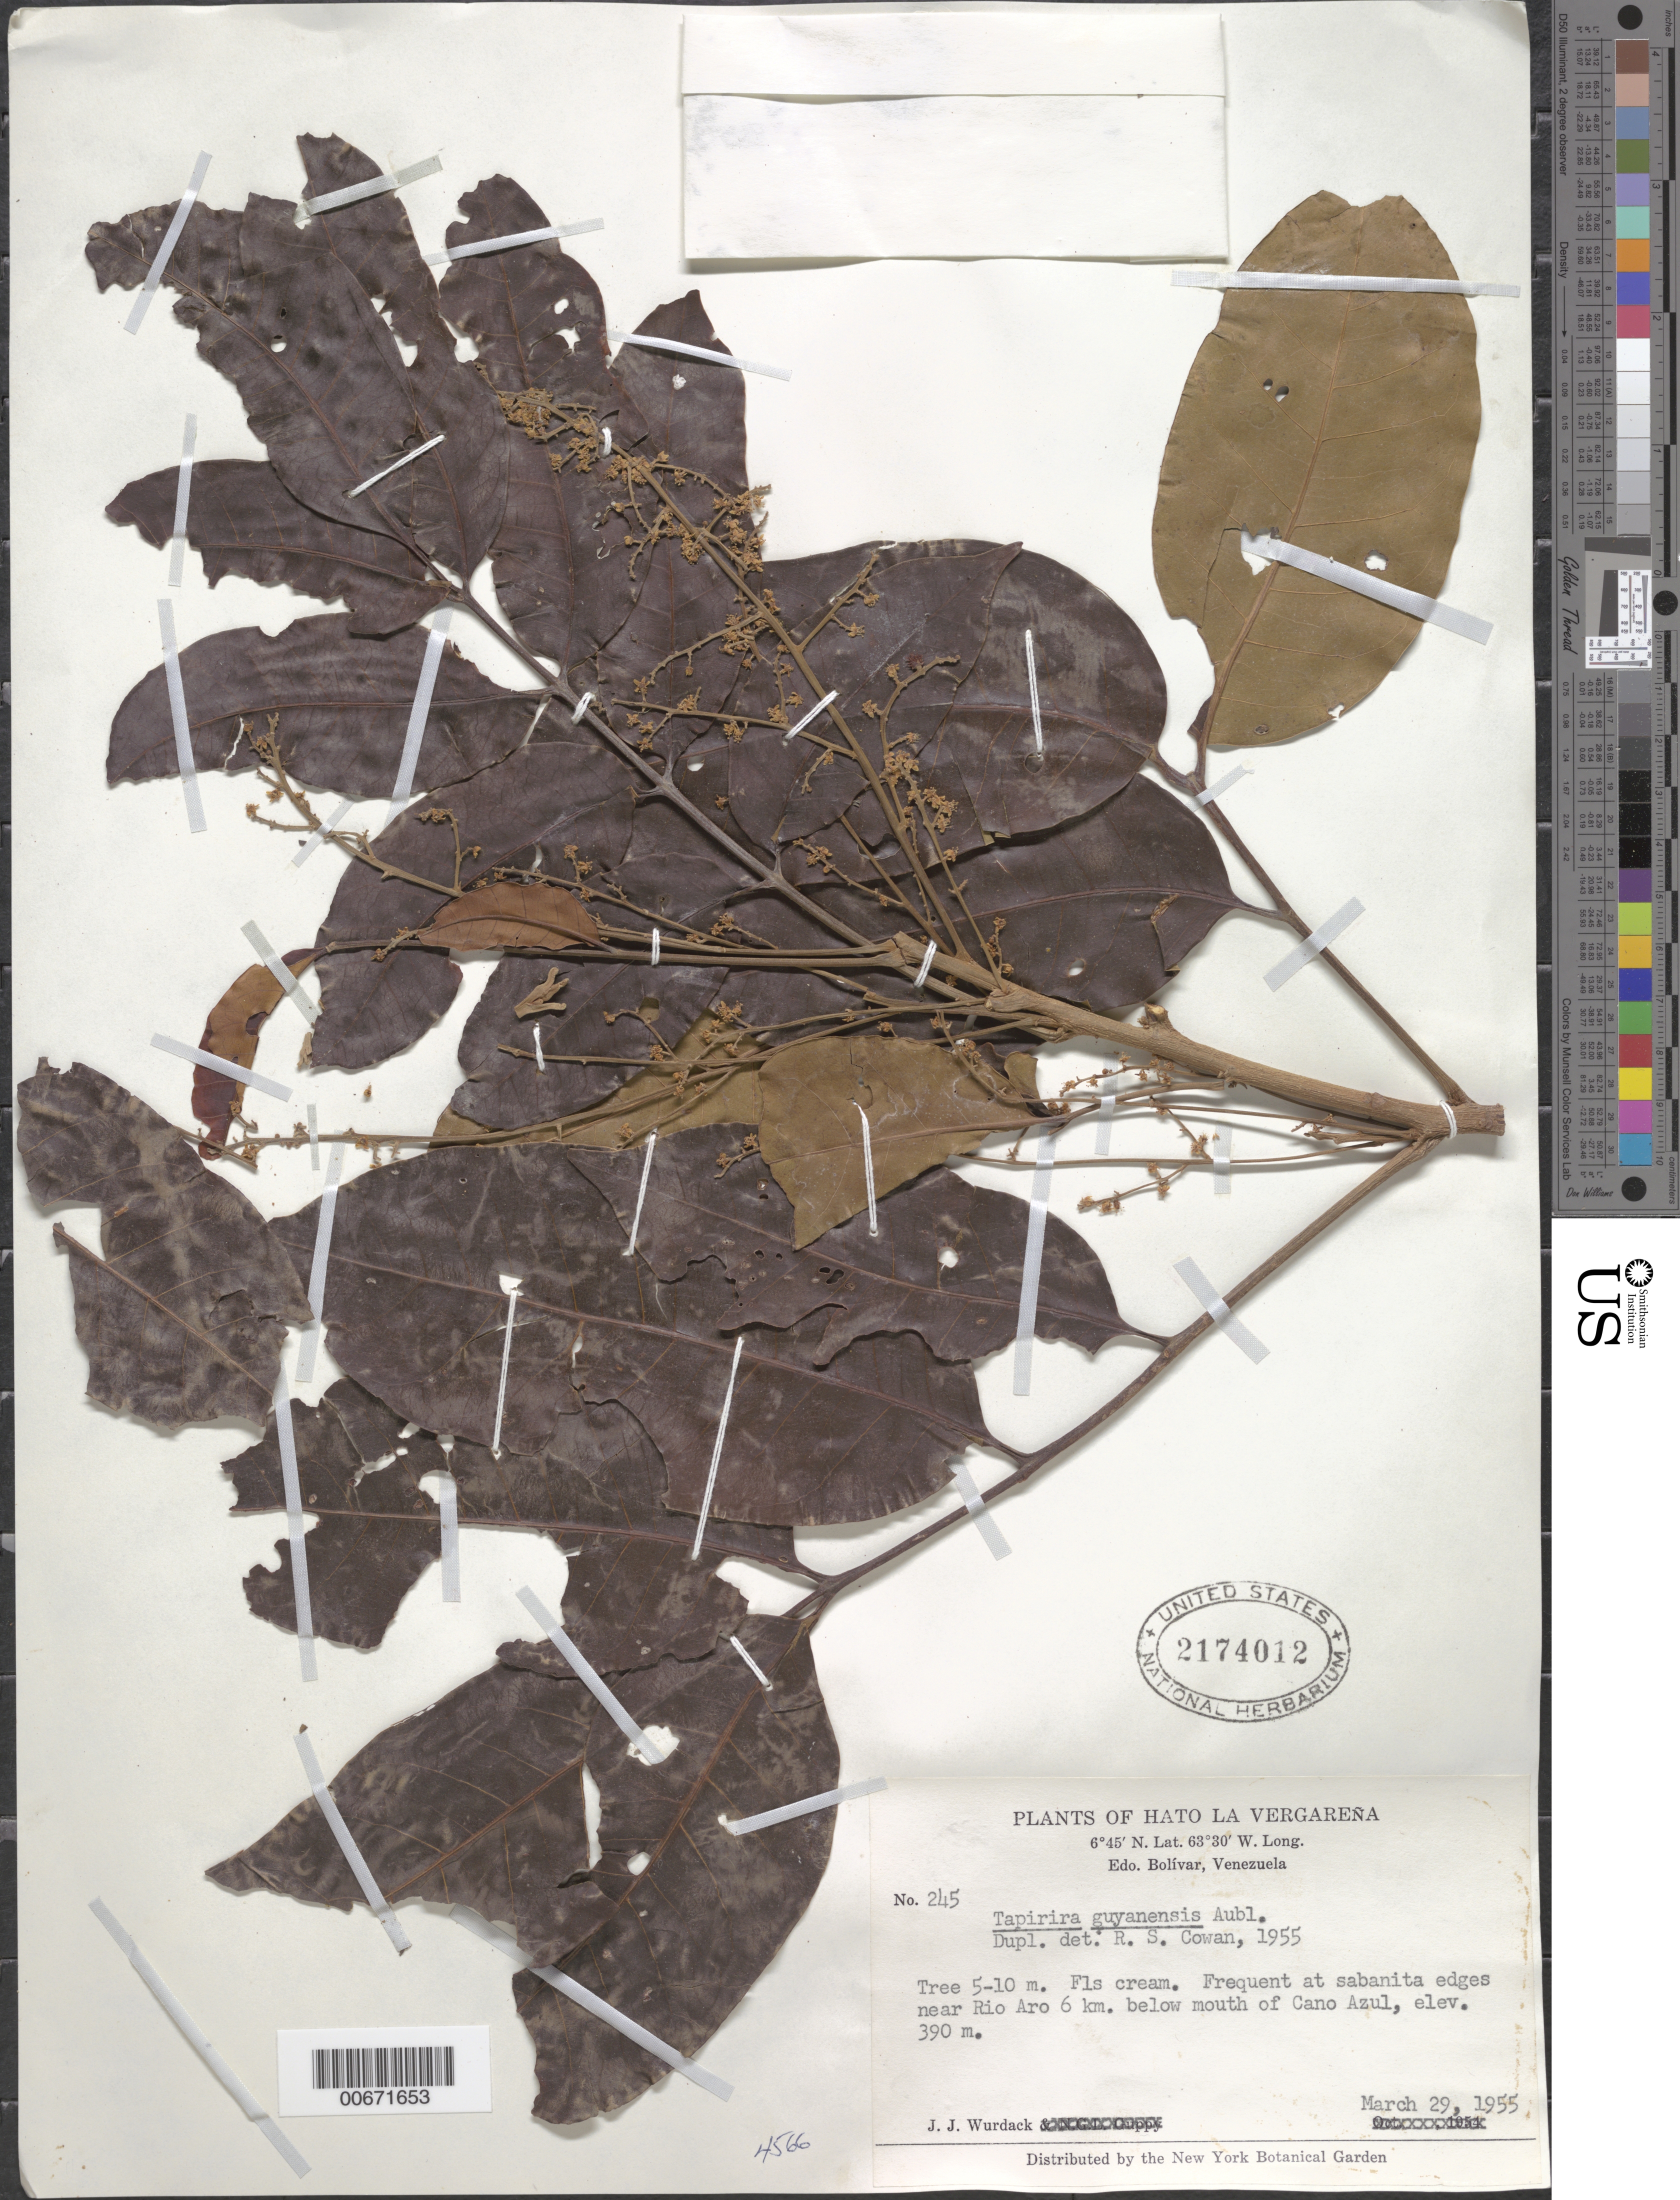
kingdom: Plantae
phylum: Tracheophyta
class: Magnoliopsida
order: Sapindales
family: Anacardiaceae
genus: Tapirira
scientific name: Tapirira guianensis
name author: Aubl.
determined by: Cowan, R. S.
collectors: J. J. Wurdack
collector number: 245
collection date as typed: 29-Mar-55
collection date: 1955-03-29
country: Venezuela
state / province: Bolívar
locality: Hato La Vergareña, Río Aro, 6 km below mouth of Caño Azul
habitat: Sabanita edges near Rio Aro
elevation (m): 390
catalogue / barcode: US 2174012